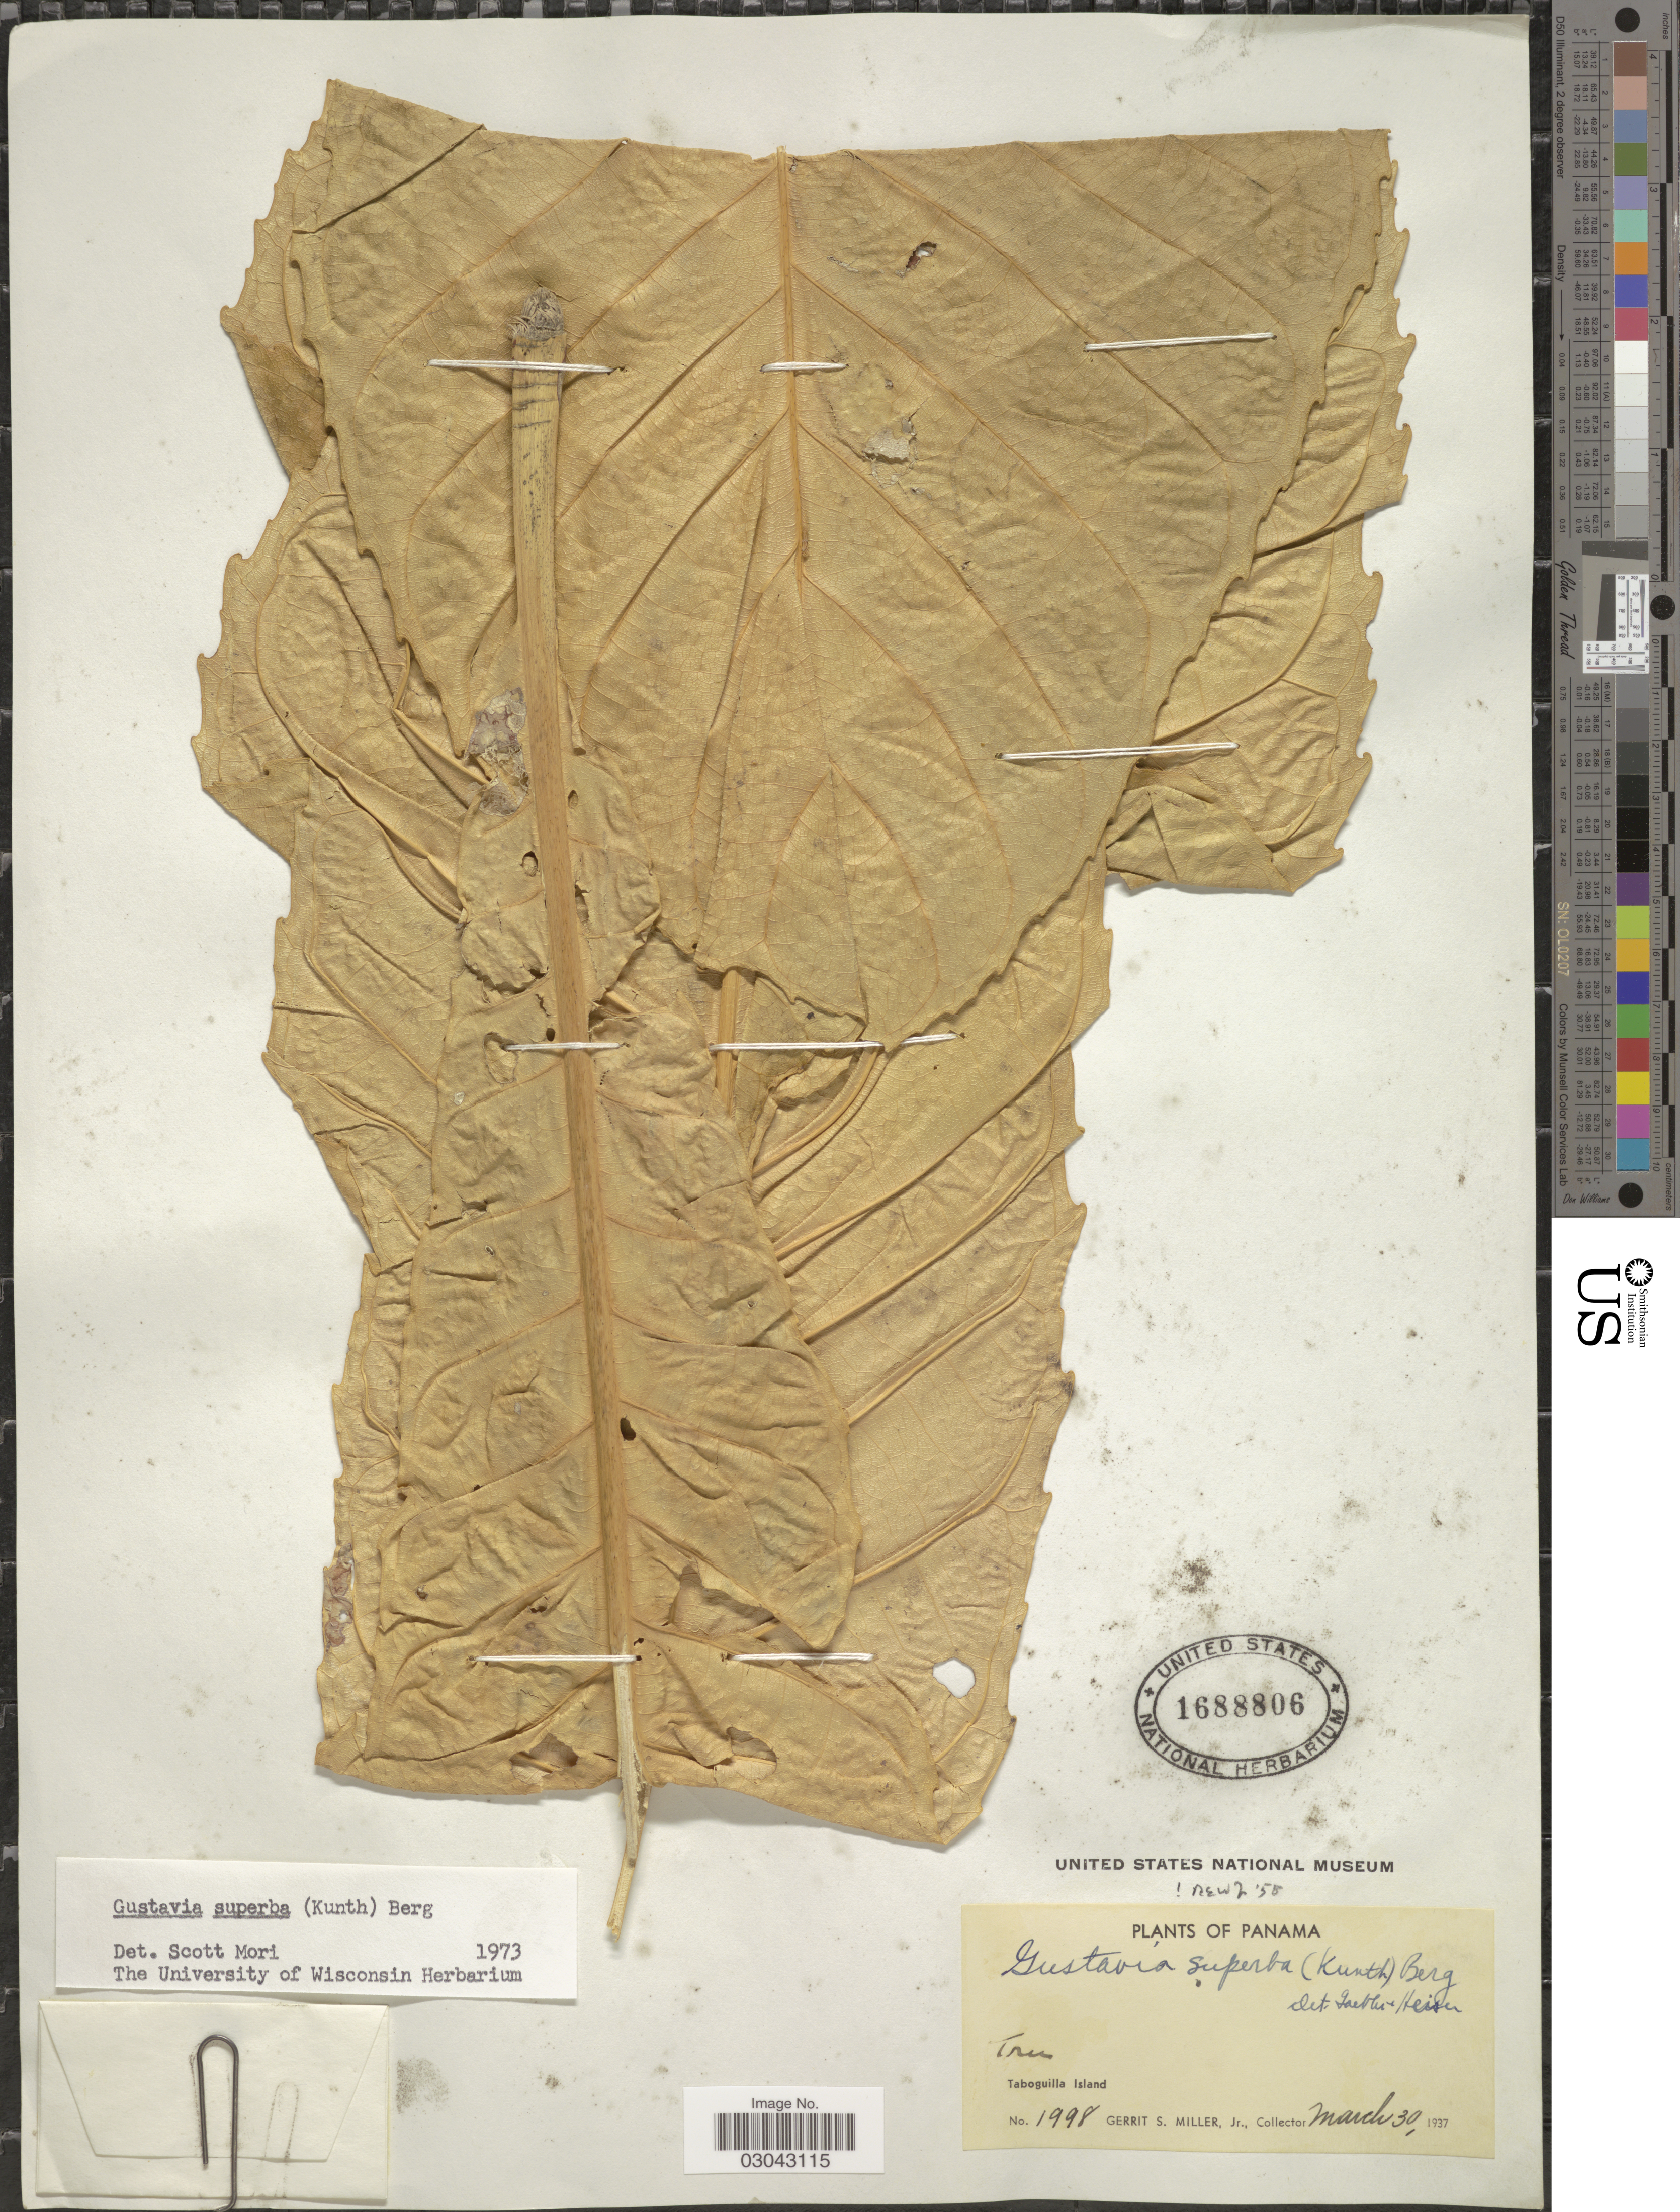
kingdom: Plantae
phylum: Tracheophyta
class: Magnoliopsida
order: Ericales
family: Lecythidaceae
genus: Gustavia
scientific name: Gustavia superba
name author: (Kunth) O. Berg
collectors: G. S. Miller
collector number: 1998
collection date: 1937-03-30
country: Panama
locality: Taboguilla Island.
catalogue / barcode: US 1688806